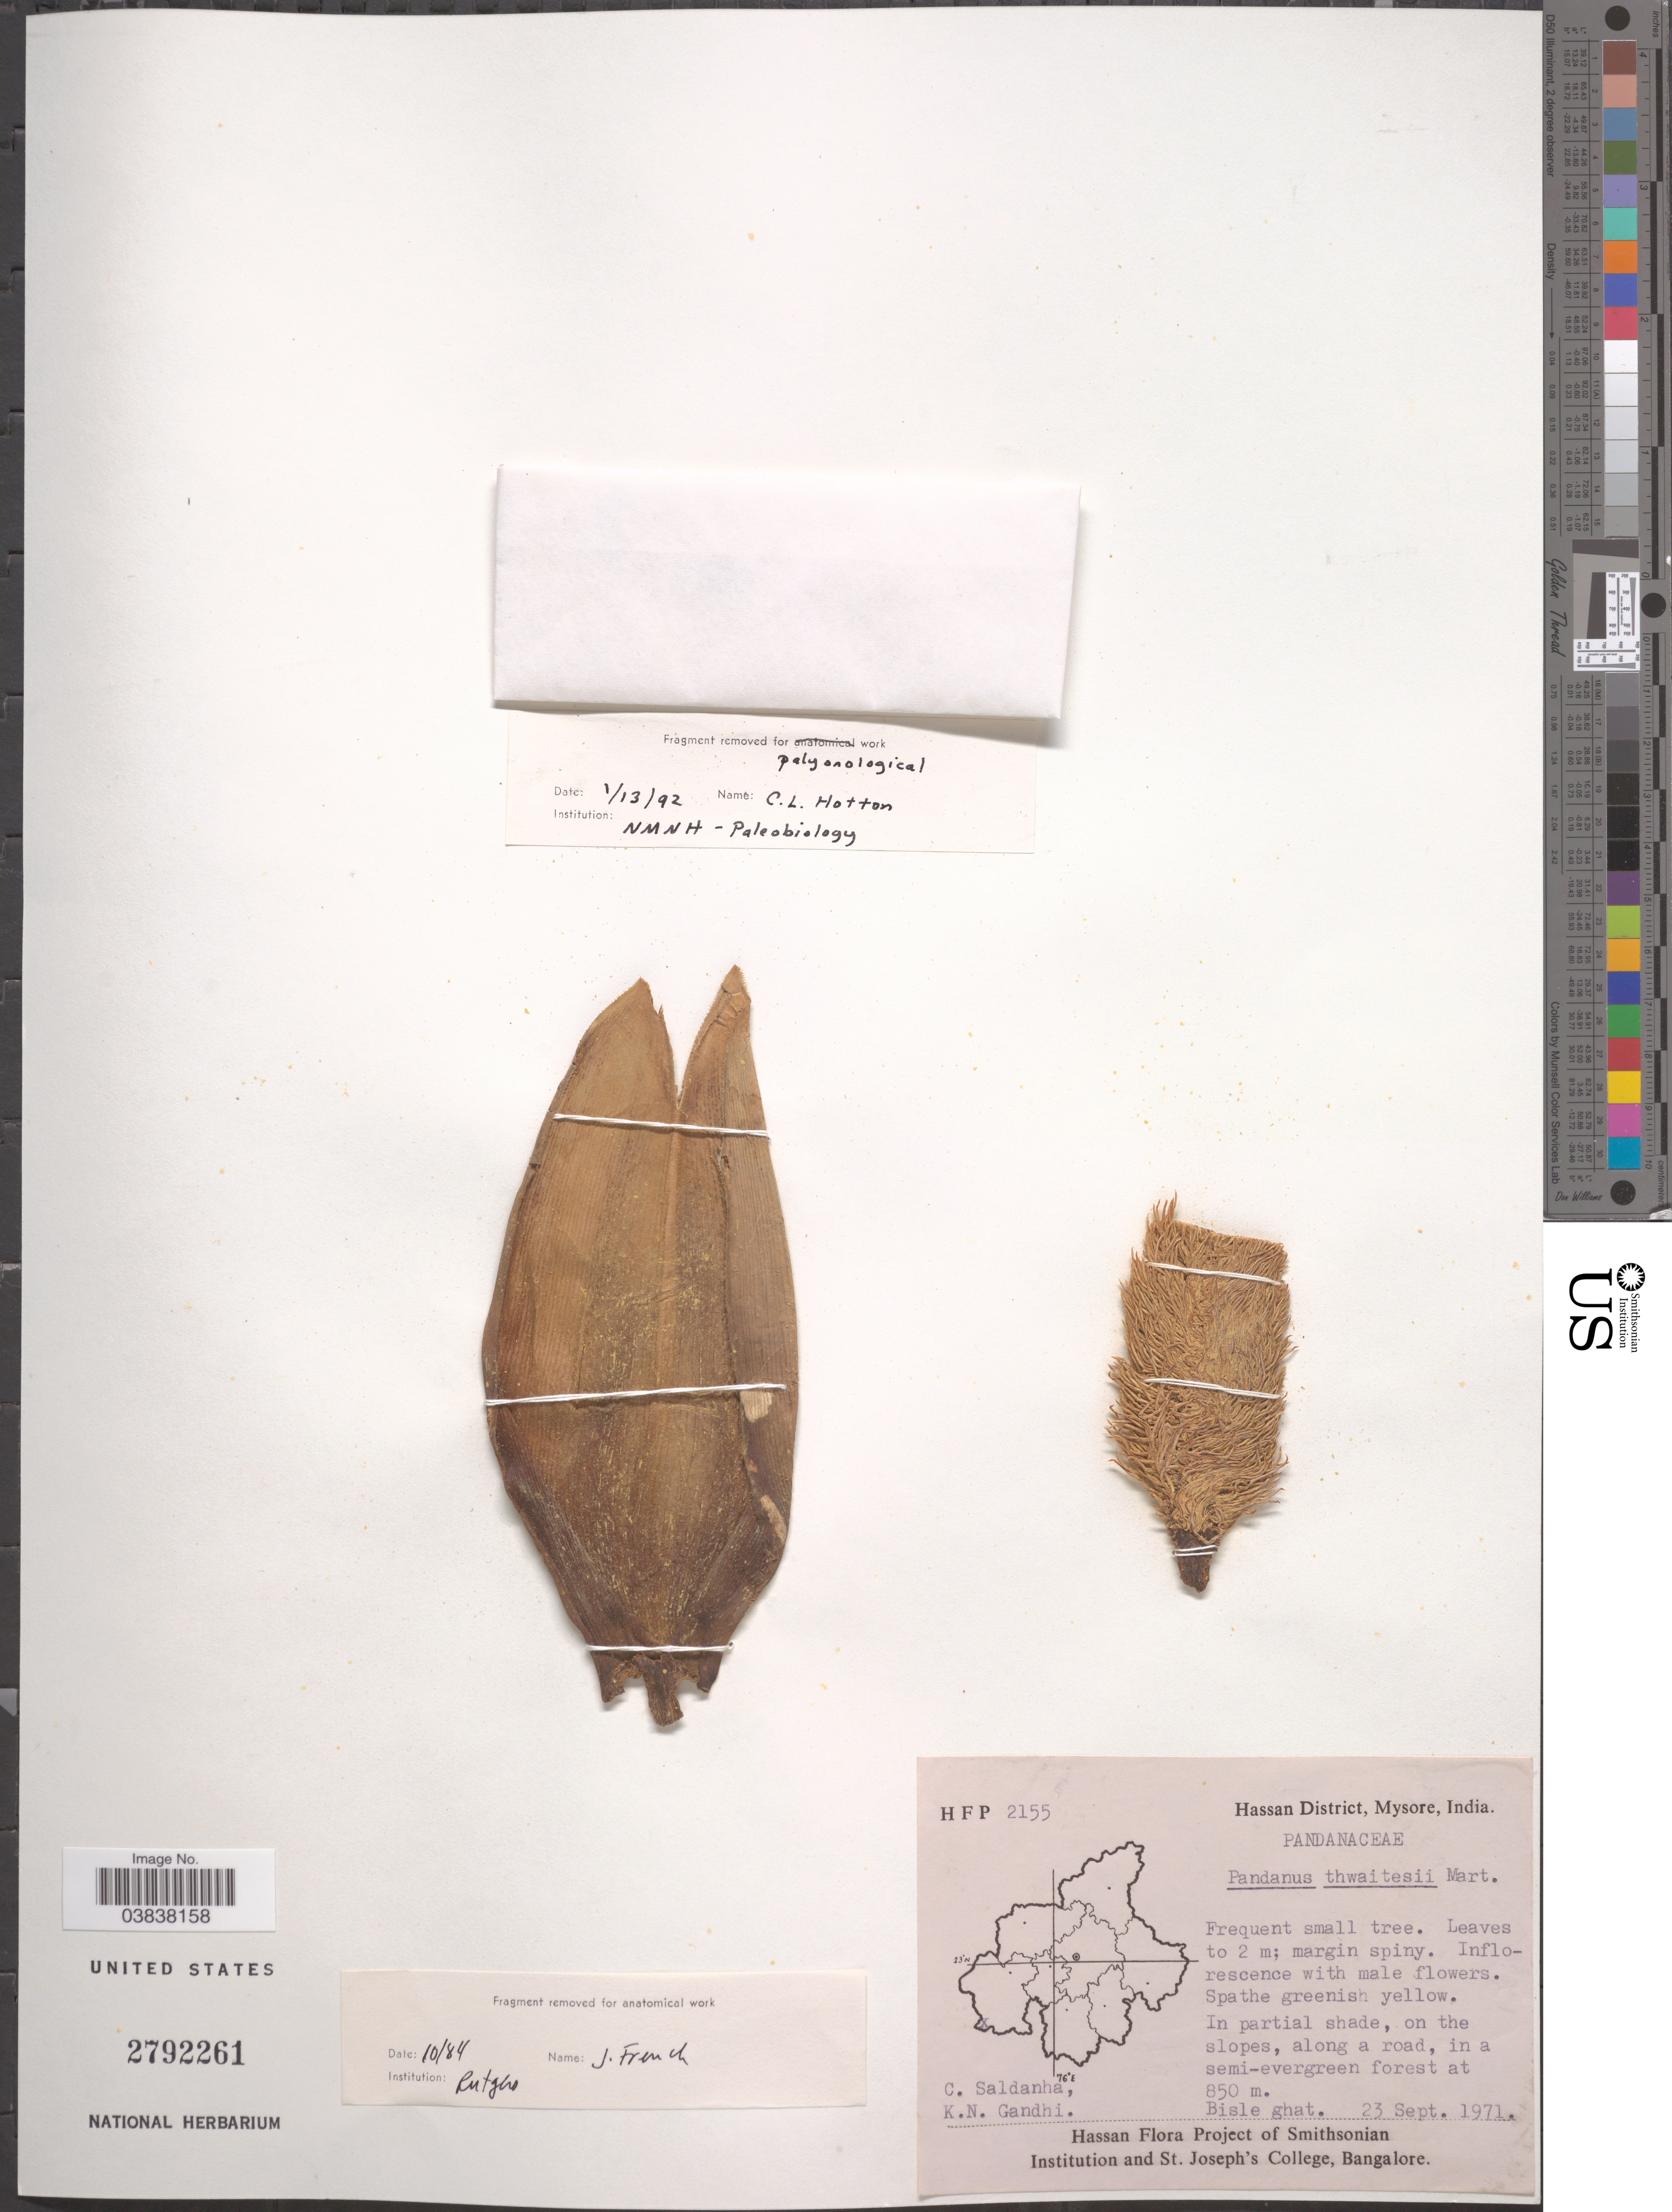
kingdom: Plantae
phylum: Tracheophyta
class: Liliopsida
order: Pandanales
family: Pandanaceae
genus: Pandanus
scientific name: Pandanus thwaitesii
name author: Martelli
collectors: C. Saldanha & K. N. Gandhi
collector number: HFP2155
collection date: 1971-09-23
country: India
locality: Hassan District, Mysore. On the slopes, along a road. Bisle ghat.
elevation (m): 850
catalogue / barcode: US 2792261